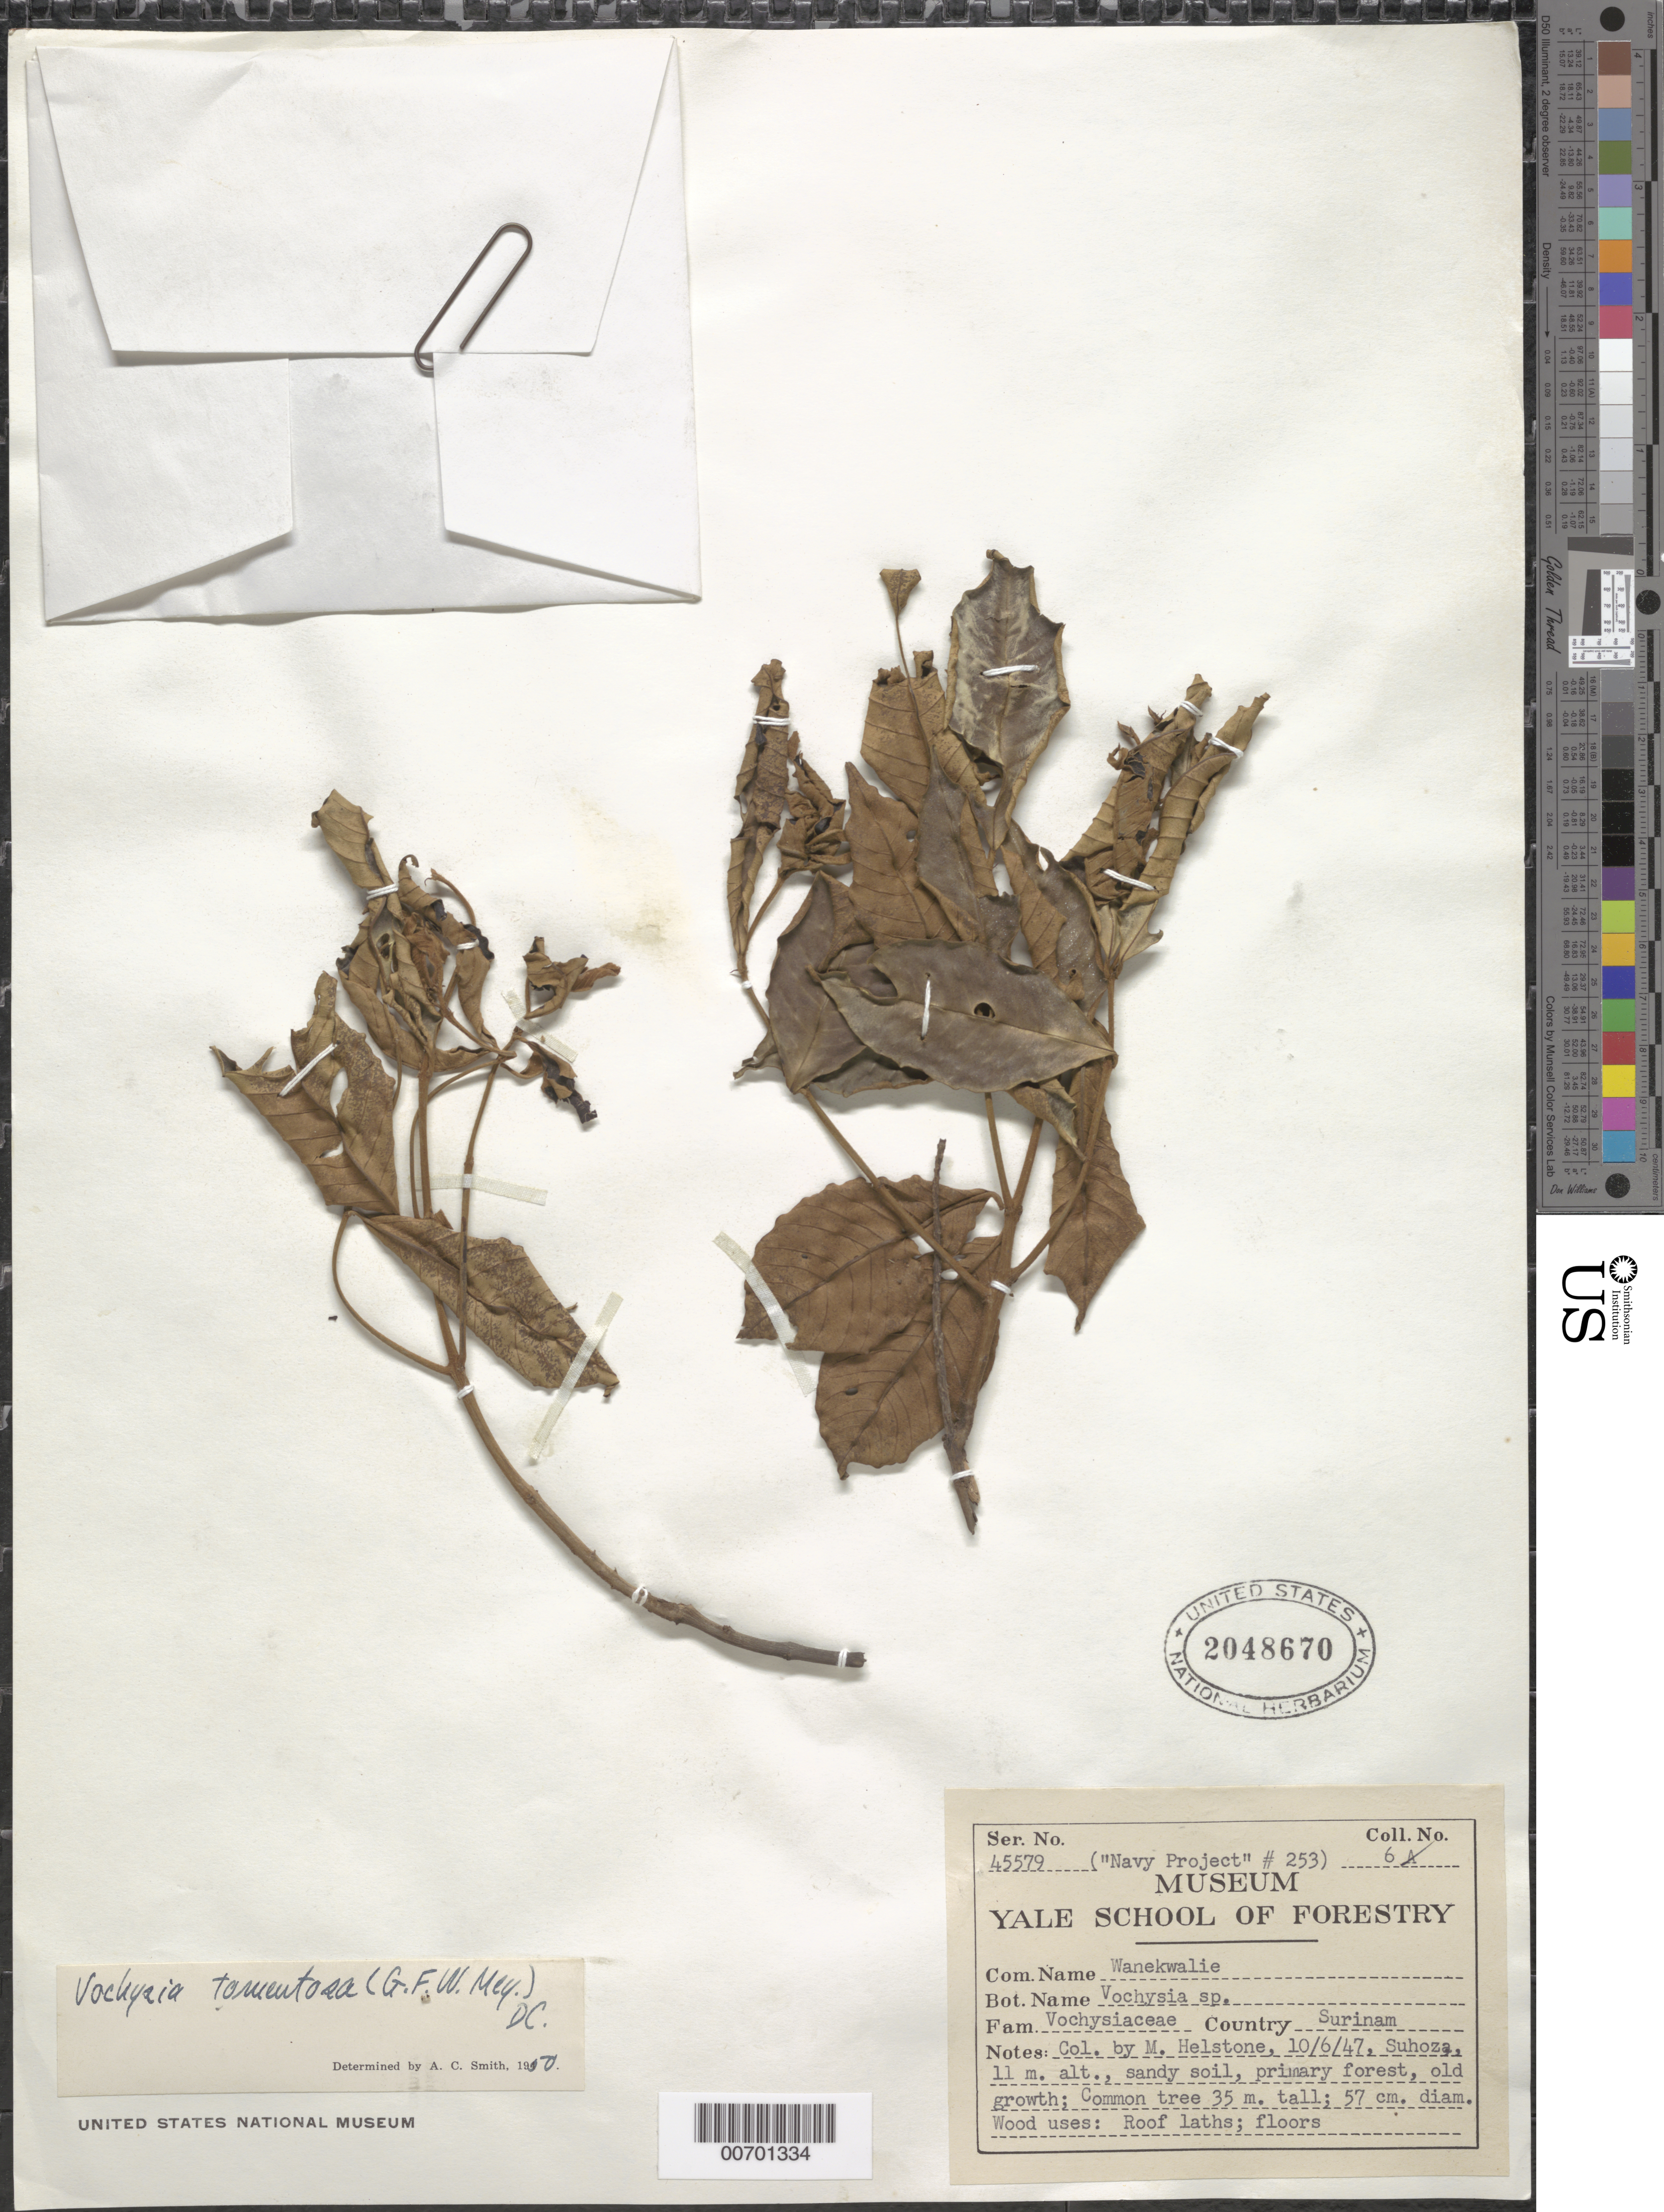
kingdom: Plantae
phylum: Tracheophyta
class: Magnoliopsida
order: Myrtales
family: Vochysiaceae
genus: Vochysia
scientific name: Vochysia tomentosa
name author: (G. Mey.) DC.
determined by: Smith, A. C.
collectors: E. Helstone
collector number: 6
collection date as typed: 10-Jun-47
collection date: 1947-06-10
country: Suriname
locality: Suhoza Village, Surinam River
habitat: Sandy soil, primary forest, old growth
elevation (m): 11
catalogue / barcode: US 2048670